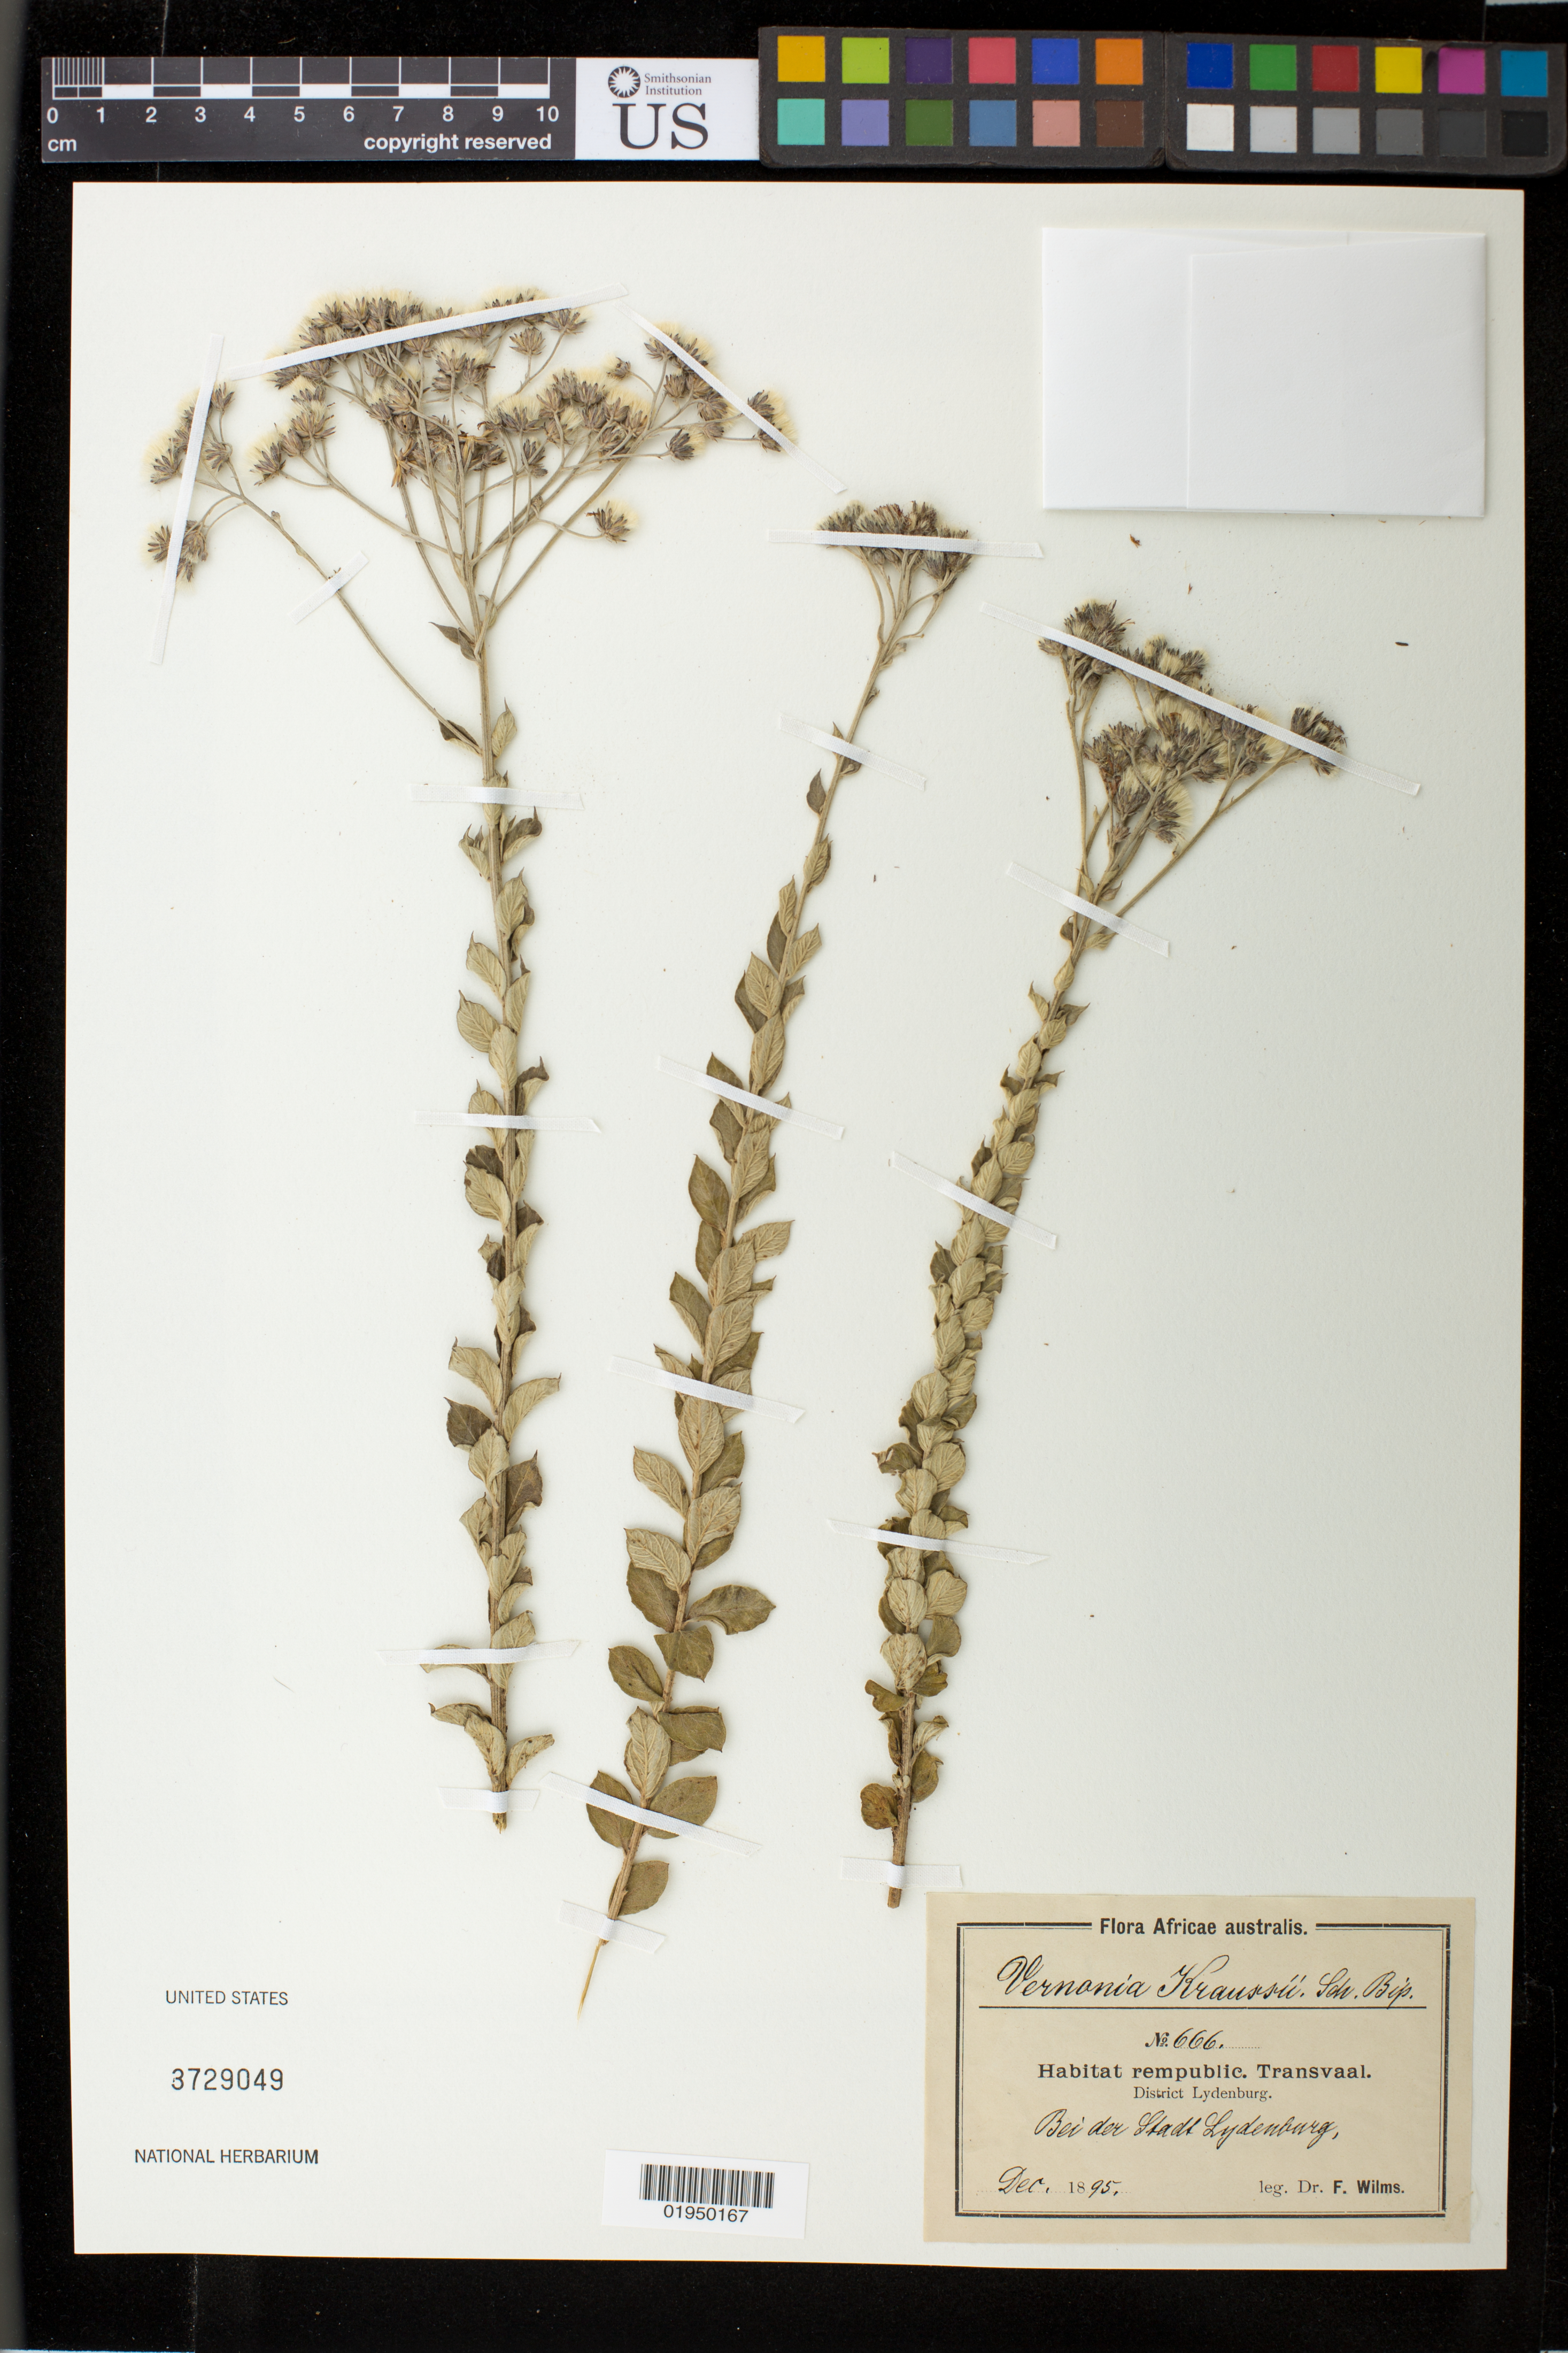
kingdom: Plantae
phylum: Tracheophyta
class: Magnoliopsida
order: Asterales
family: Asteraceae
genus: Hilliardiella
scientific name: Hilliardiella oligocephala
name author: (DC.) H. Rob.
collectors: F. Wilms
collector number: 666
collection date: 1895-12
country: South Africa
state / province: Mpumalanga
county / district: Lydenburg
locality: Bei der Ltadt lydenburg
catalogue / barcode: US 3729049